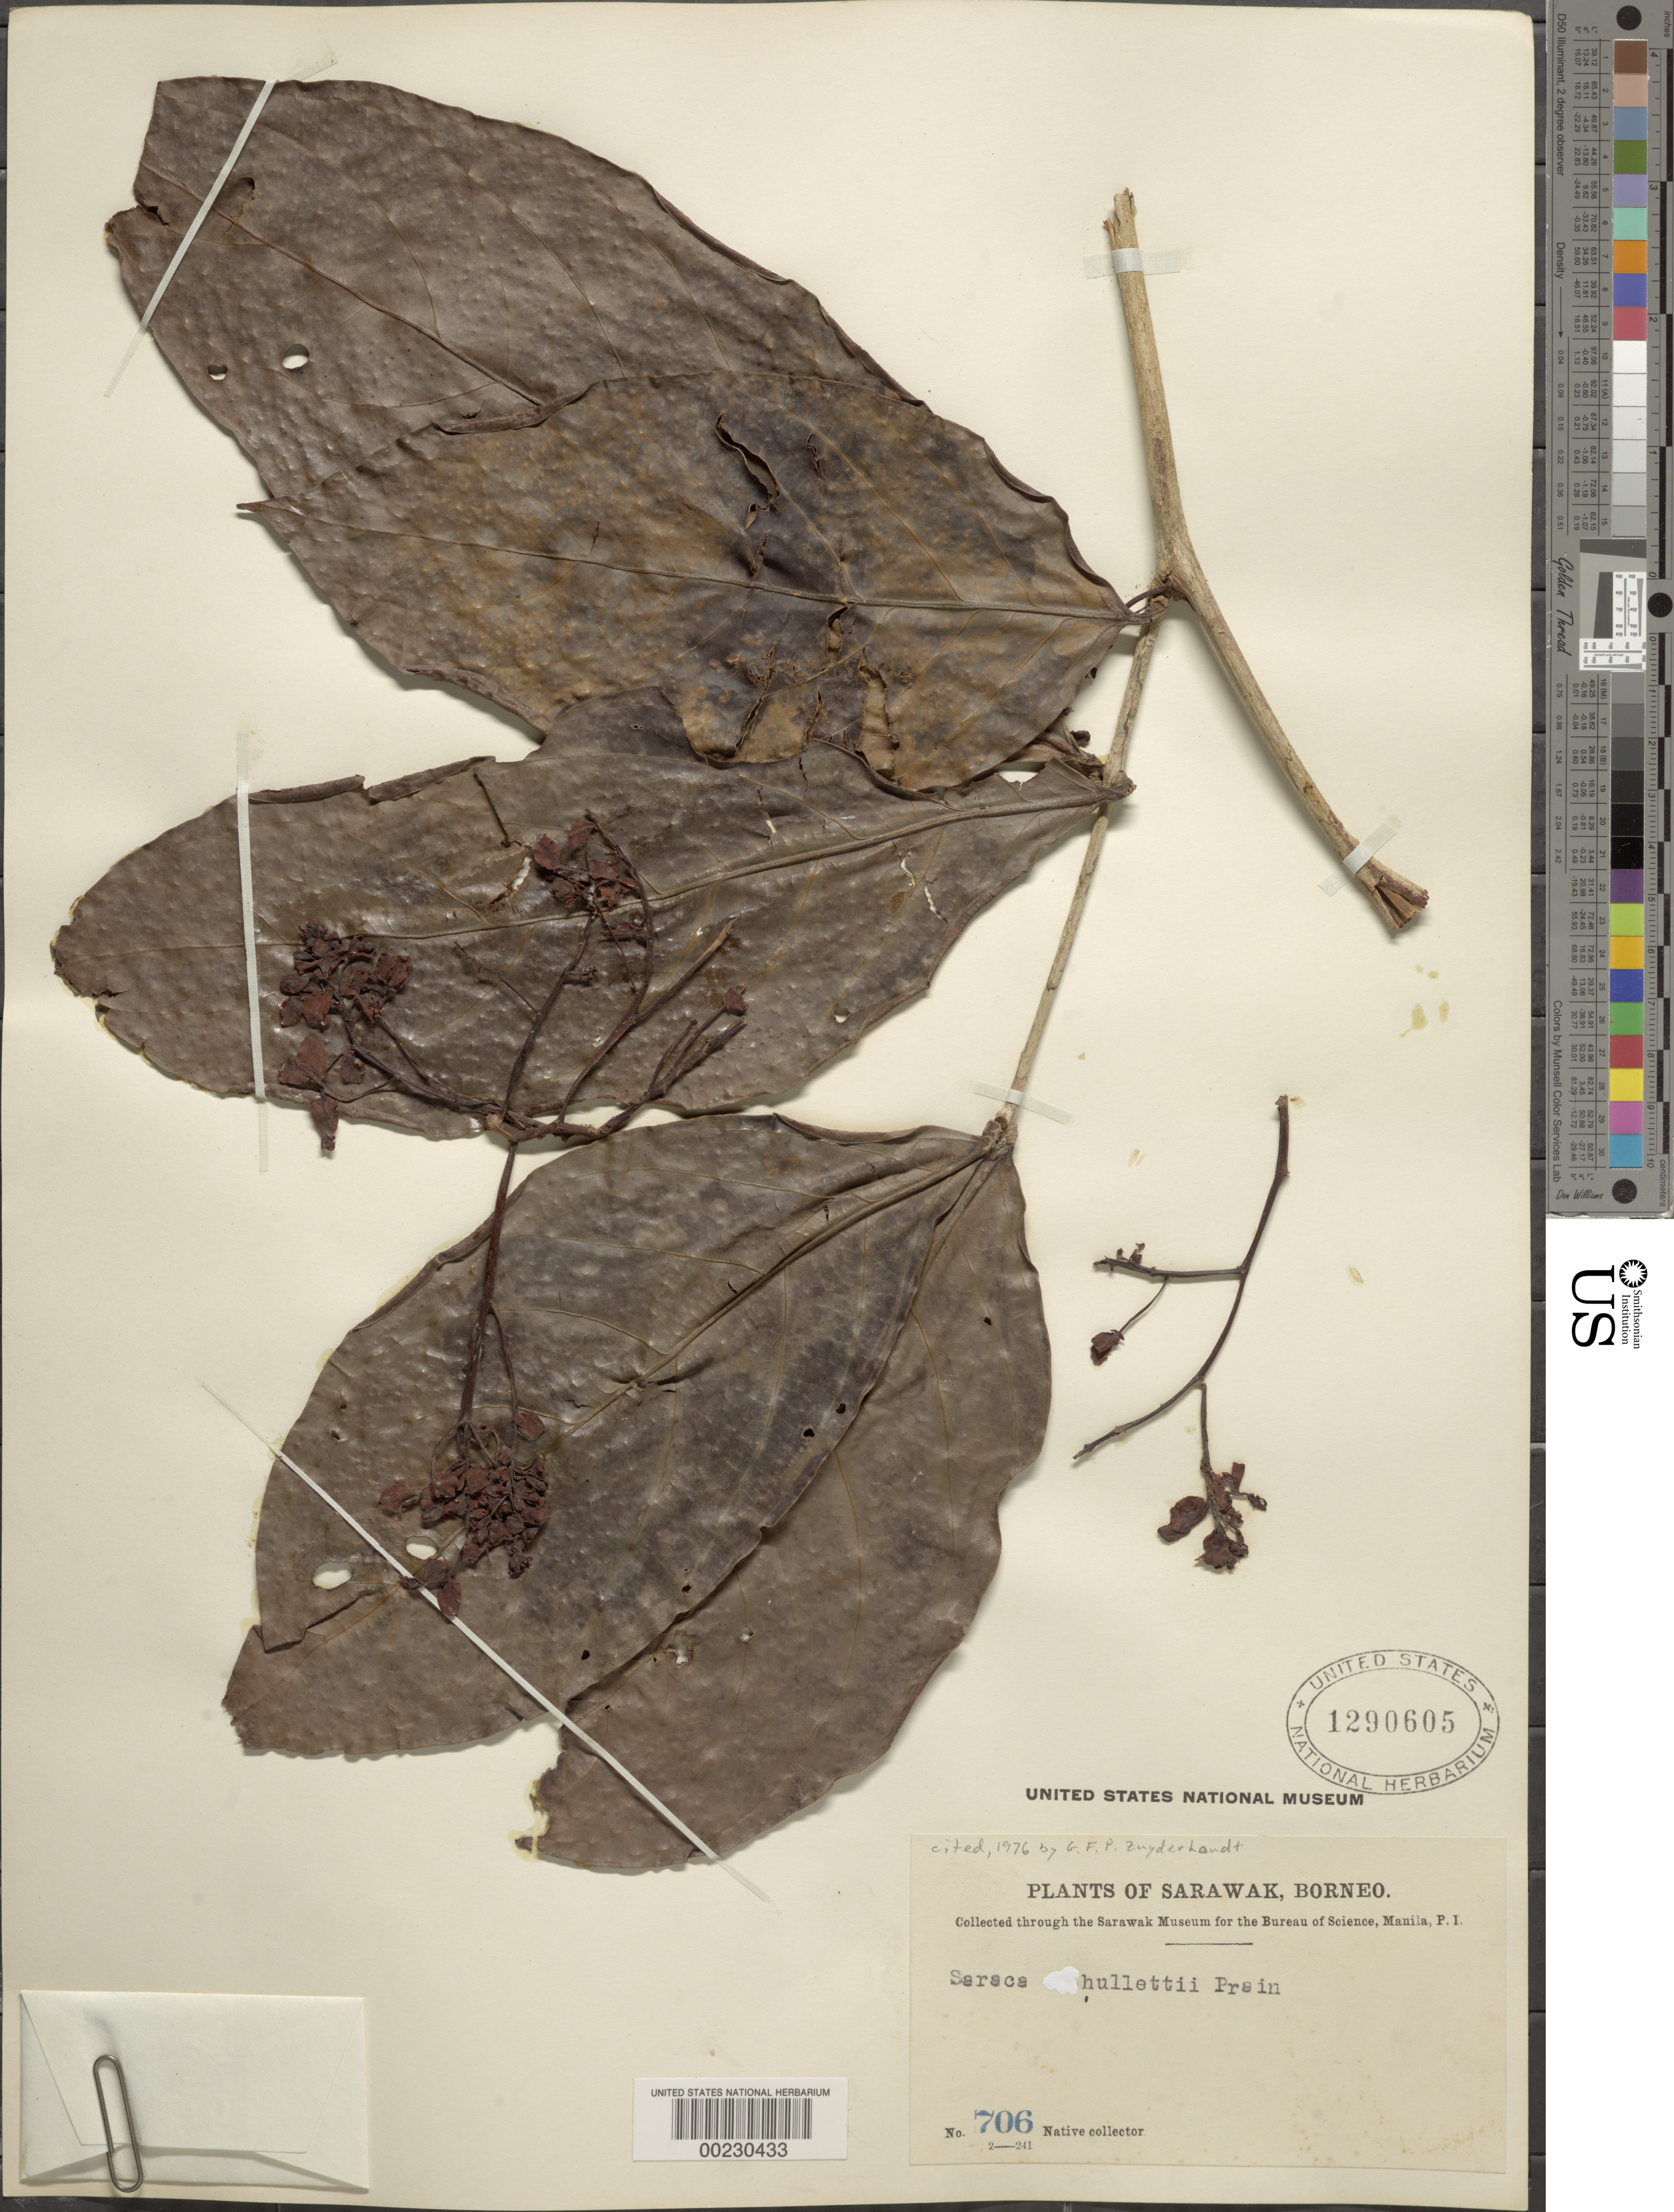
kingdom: Plantae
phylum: Tracheophyta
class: Magnoliopsida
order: Fabales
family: Fabaceae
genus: Saraca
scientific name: Saraca hullettii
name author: Prain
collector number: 706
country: Malaysia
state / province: Sarawak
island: Borneo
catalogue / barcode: US 1290605